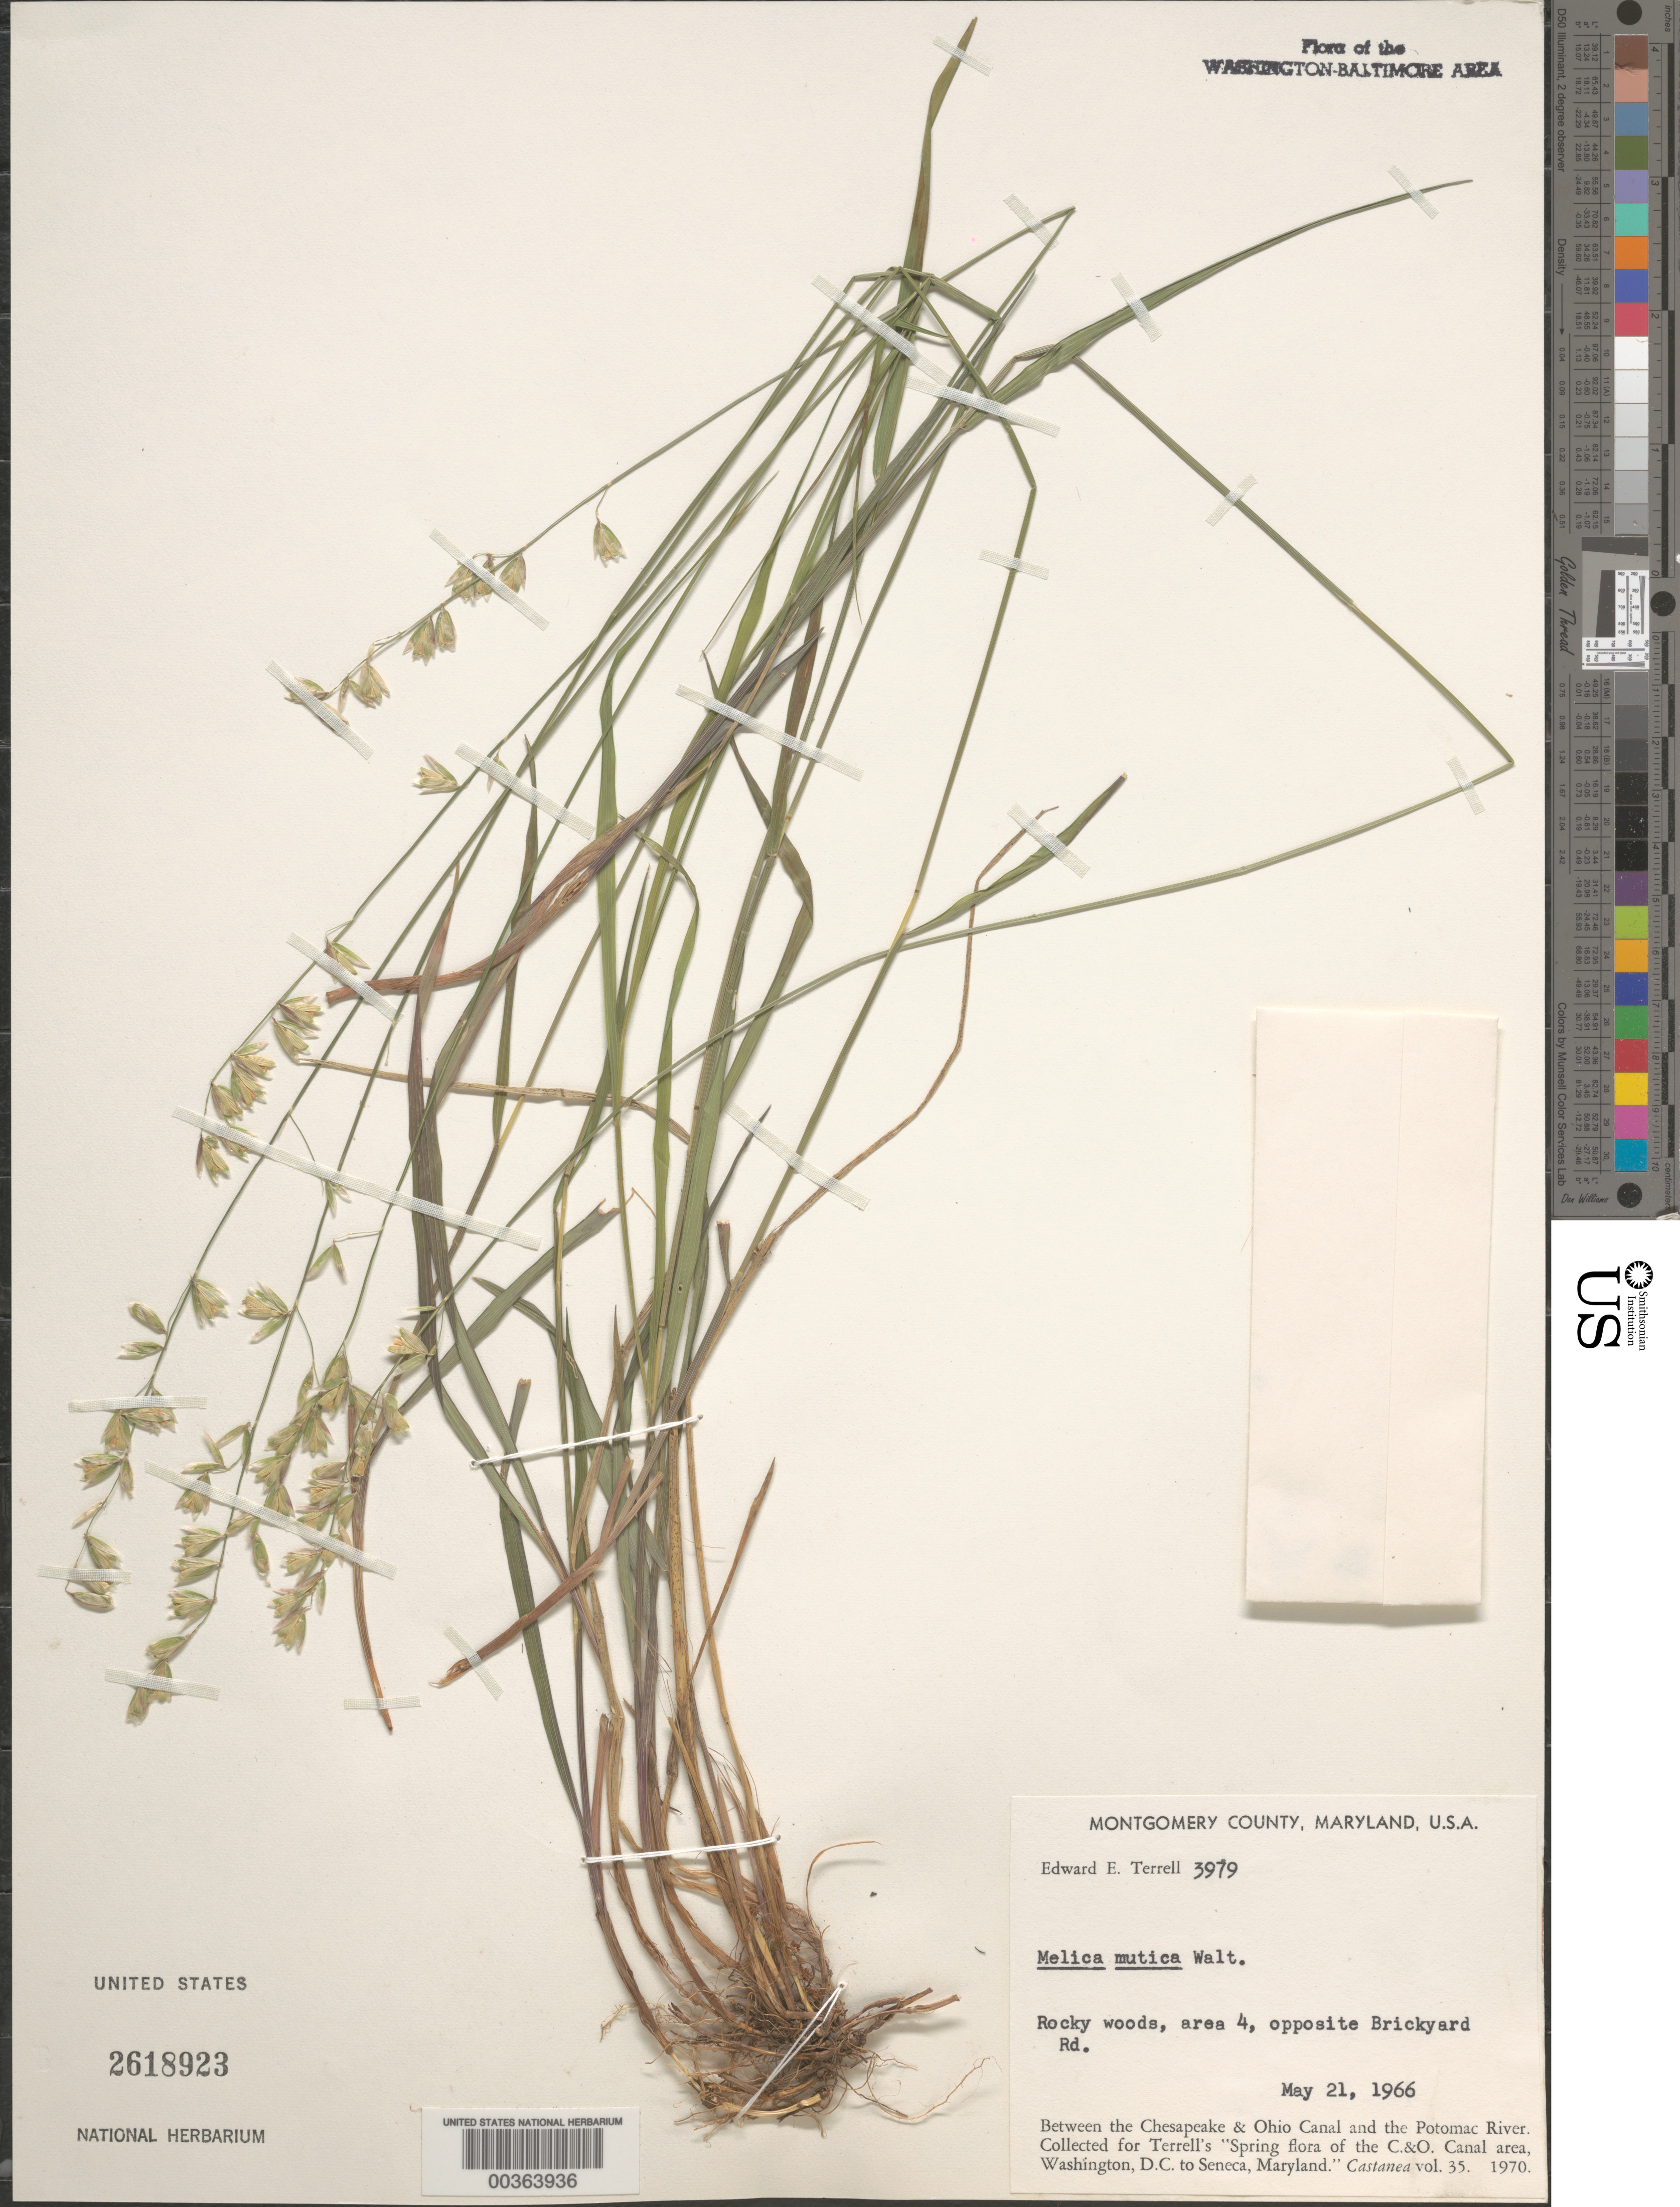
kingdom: Plantae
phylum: Tracheophyta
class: Liliopsida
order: Poales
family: Poaceae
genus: Melica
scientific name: Melica mutica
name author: Walter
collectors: E. E. Terrell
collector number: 3979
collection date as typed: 21 May 1966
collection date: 1966-05-21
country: United States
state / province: Maryland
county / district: Montgomery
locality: Opposite Brickyard Road C. & O. Canal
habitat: Rocky woods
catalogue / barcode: US 2618923